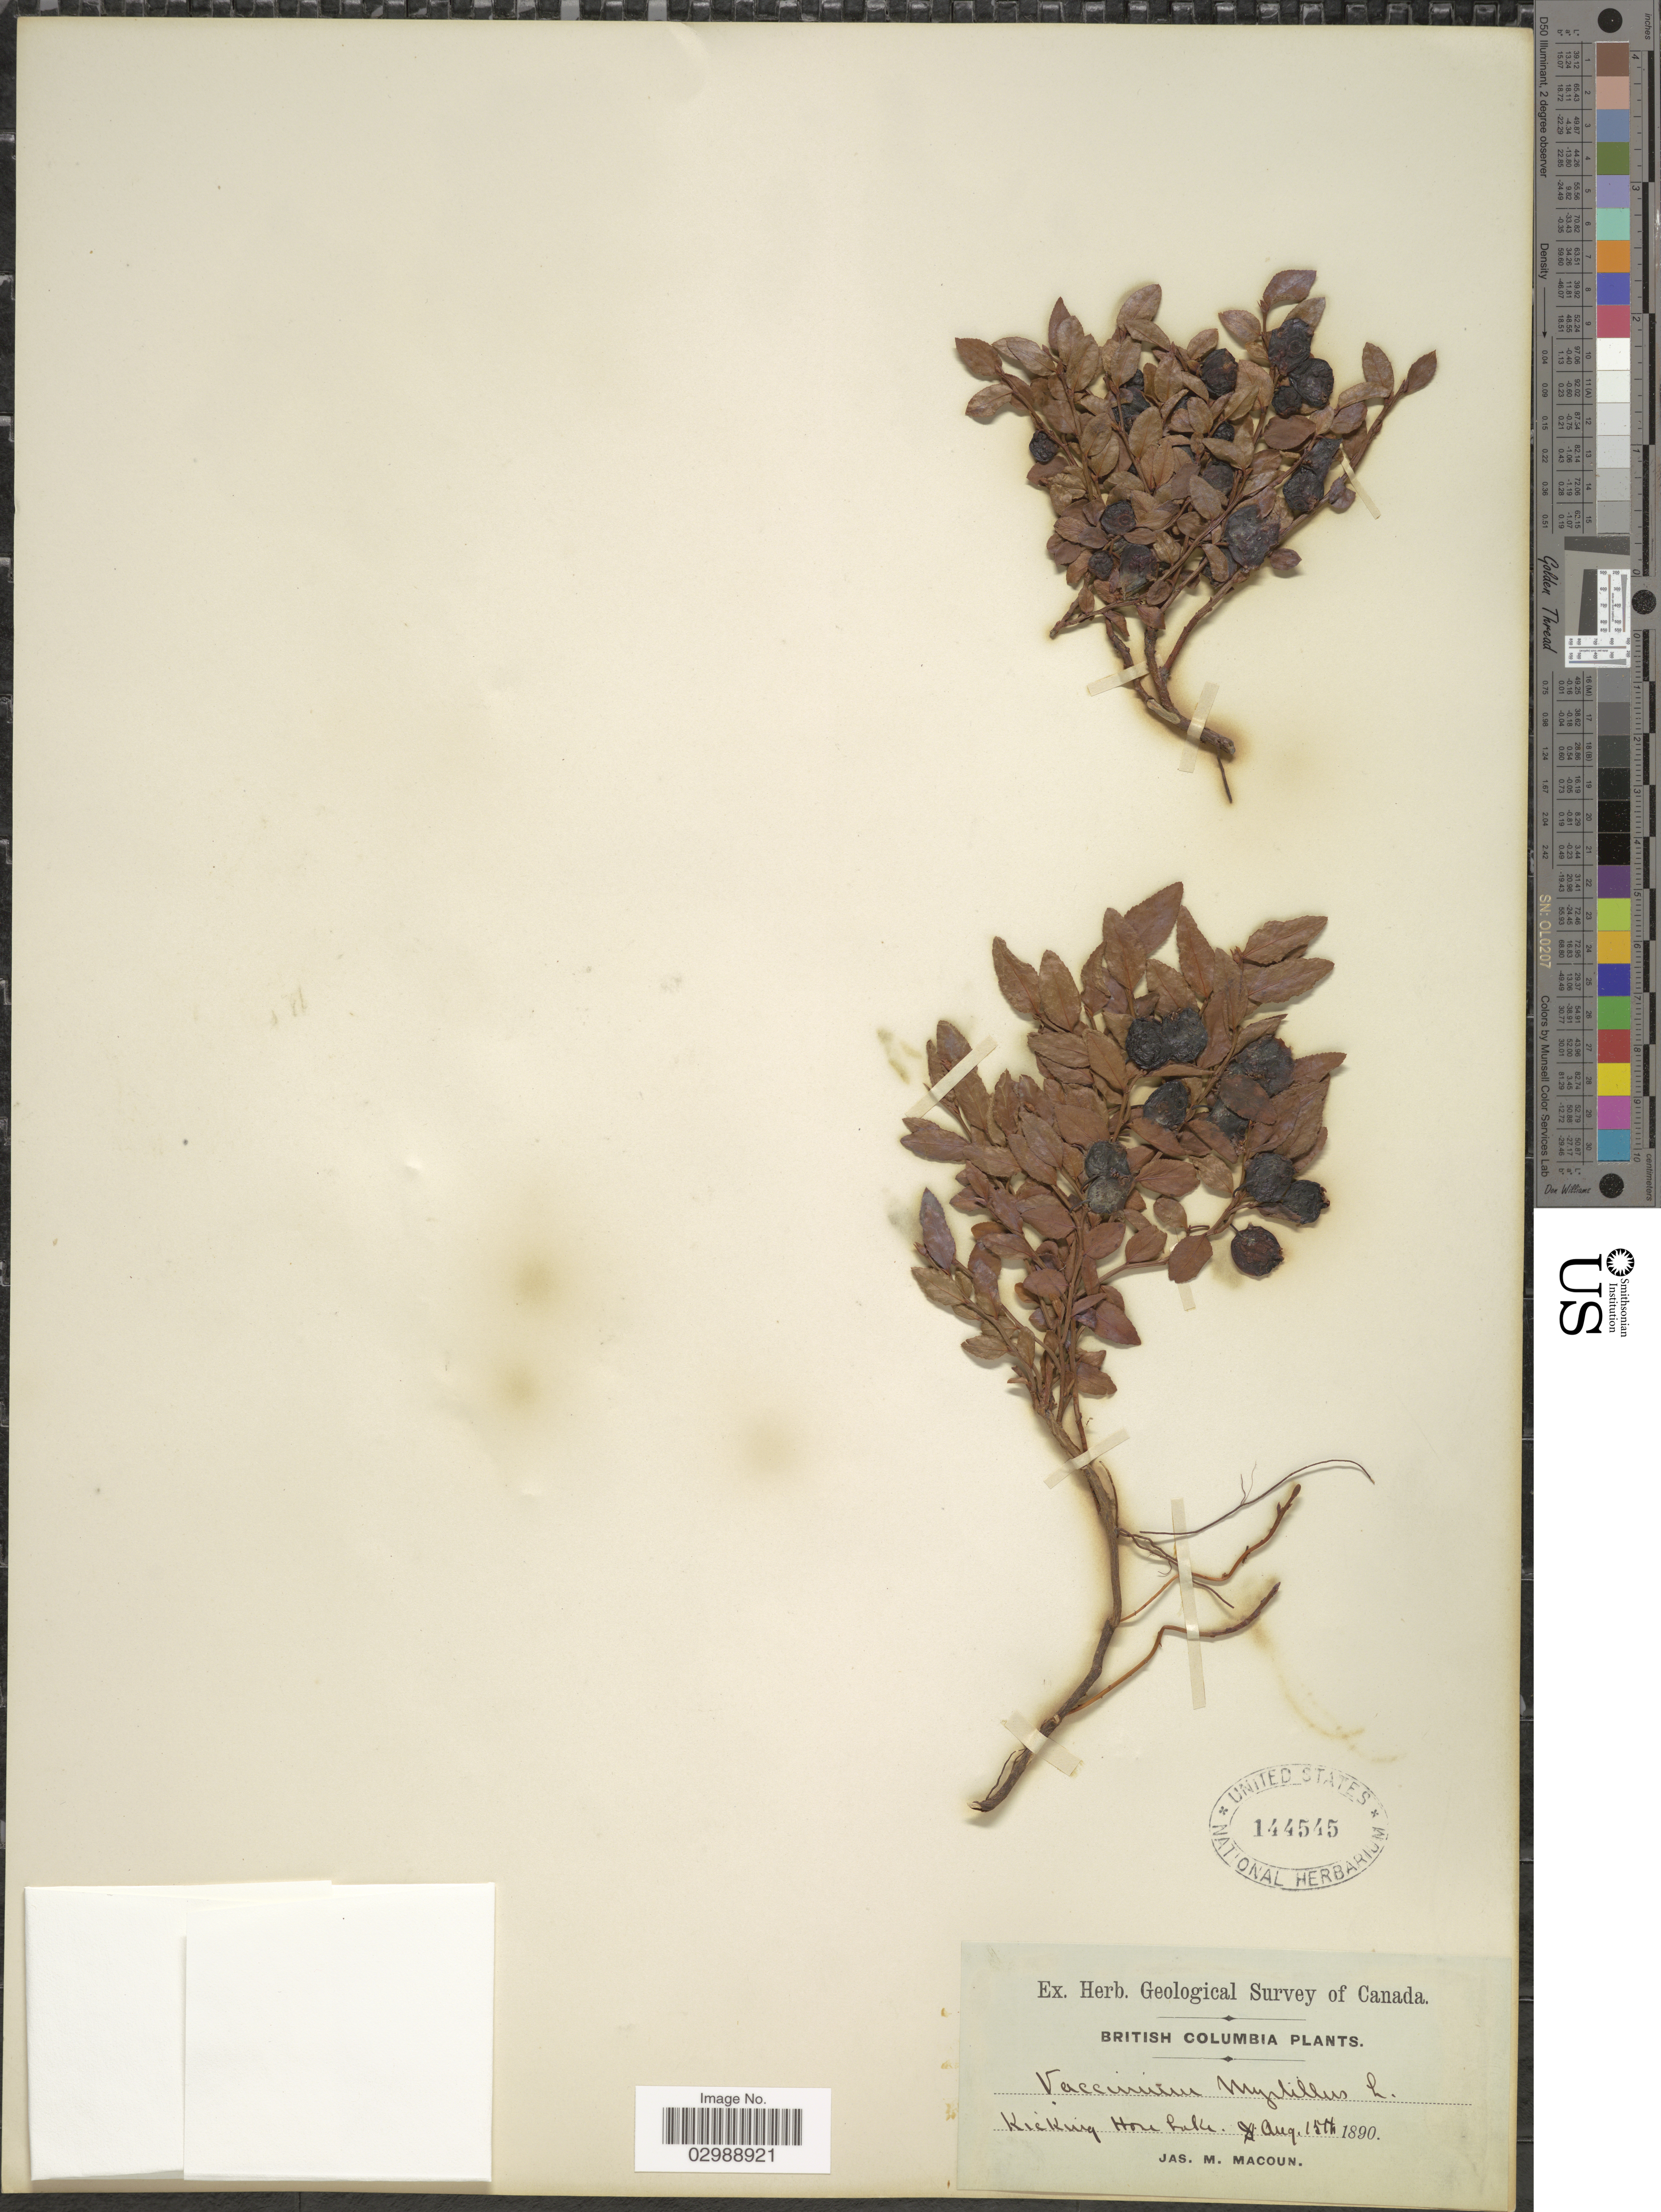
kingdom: Plantae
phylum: Tracheophyta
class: Magnoliopsida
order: Ericales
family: Ericaceae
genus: Vaccinium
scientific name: Vaccinium oreophilum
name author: Rydb.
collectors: J. M. Macoun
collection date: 1890-08-15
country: Canada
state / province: British Columbia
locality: Kicking Horse Lake.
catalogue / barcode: US 144545